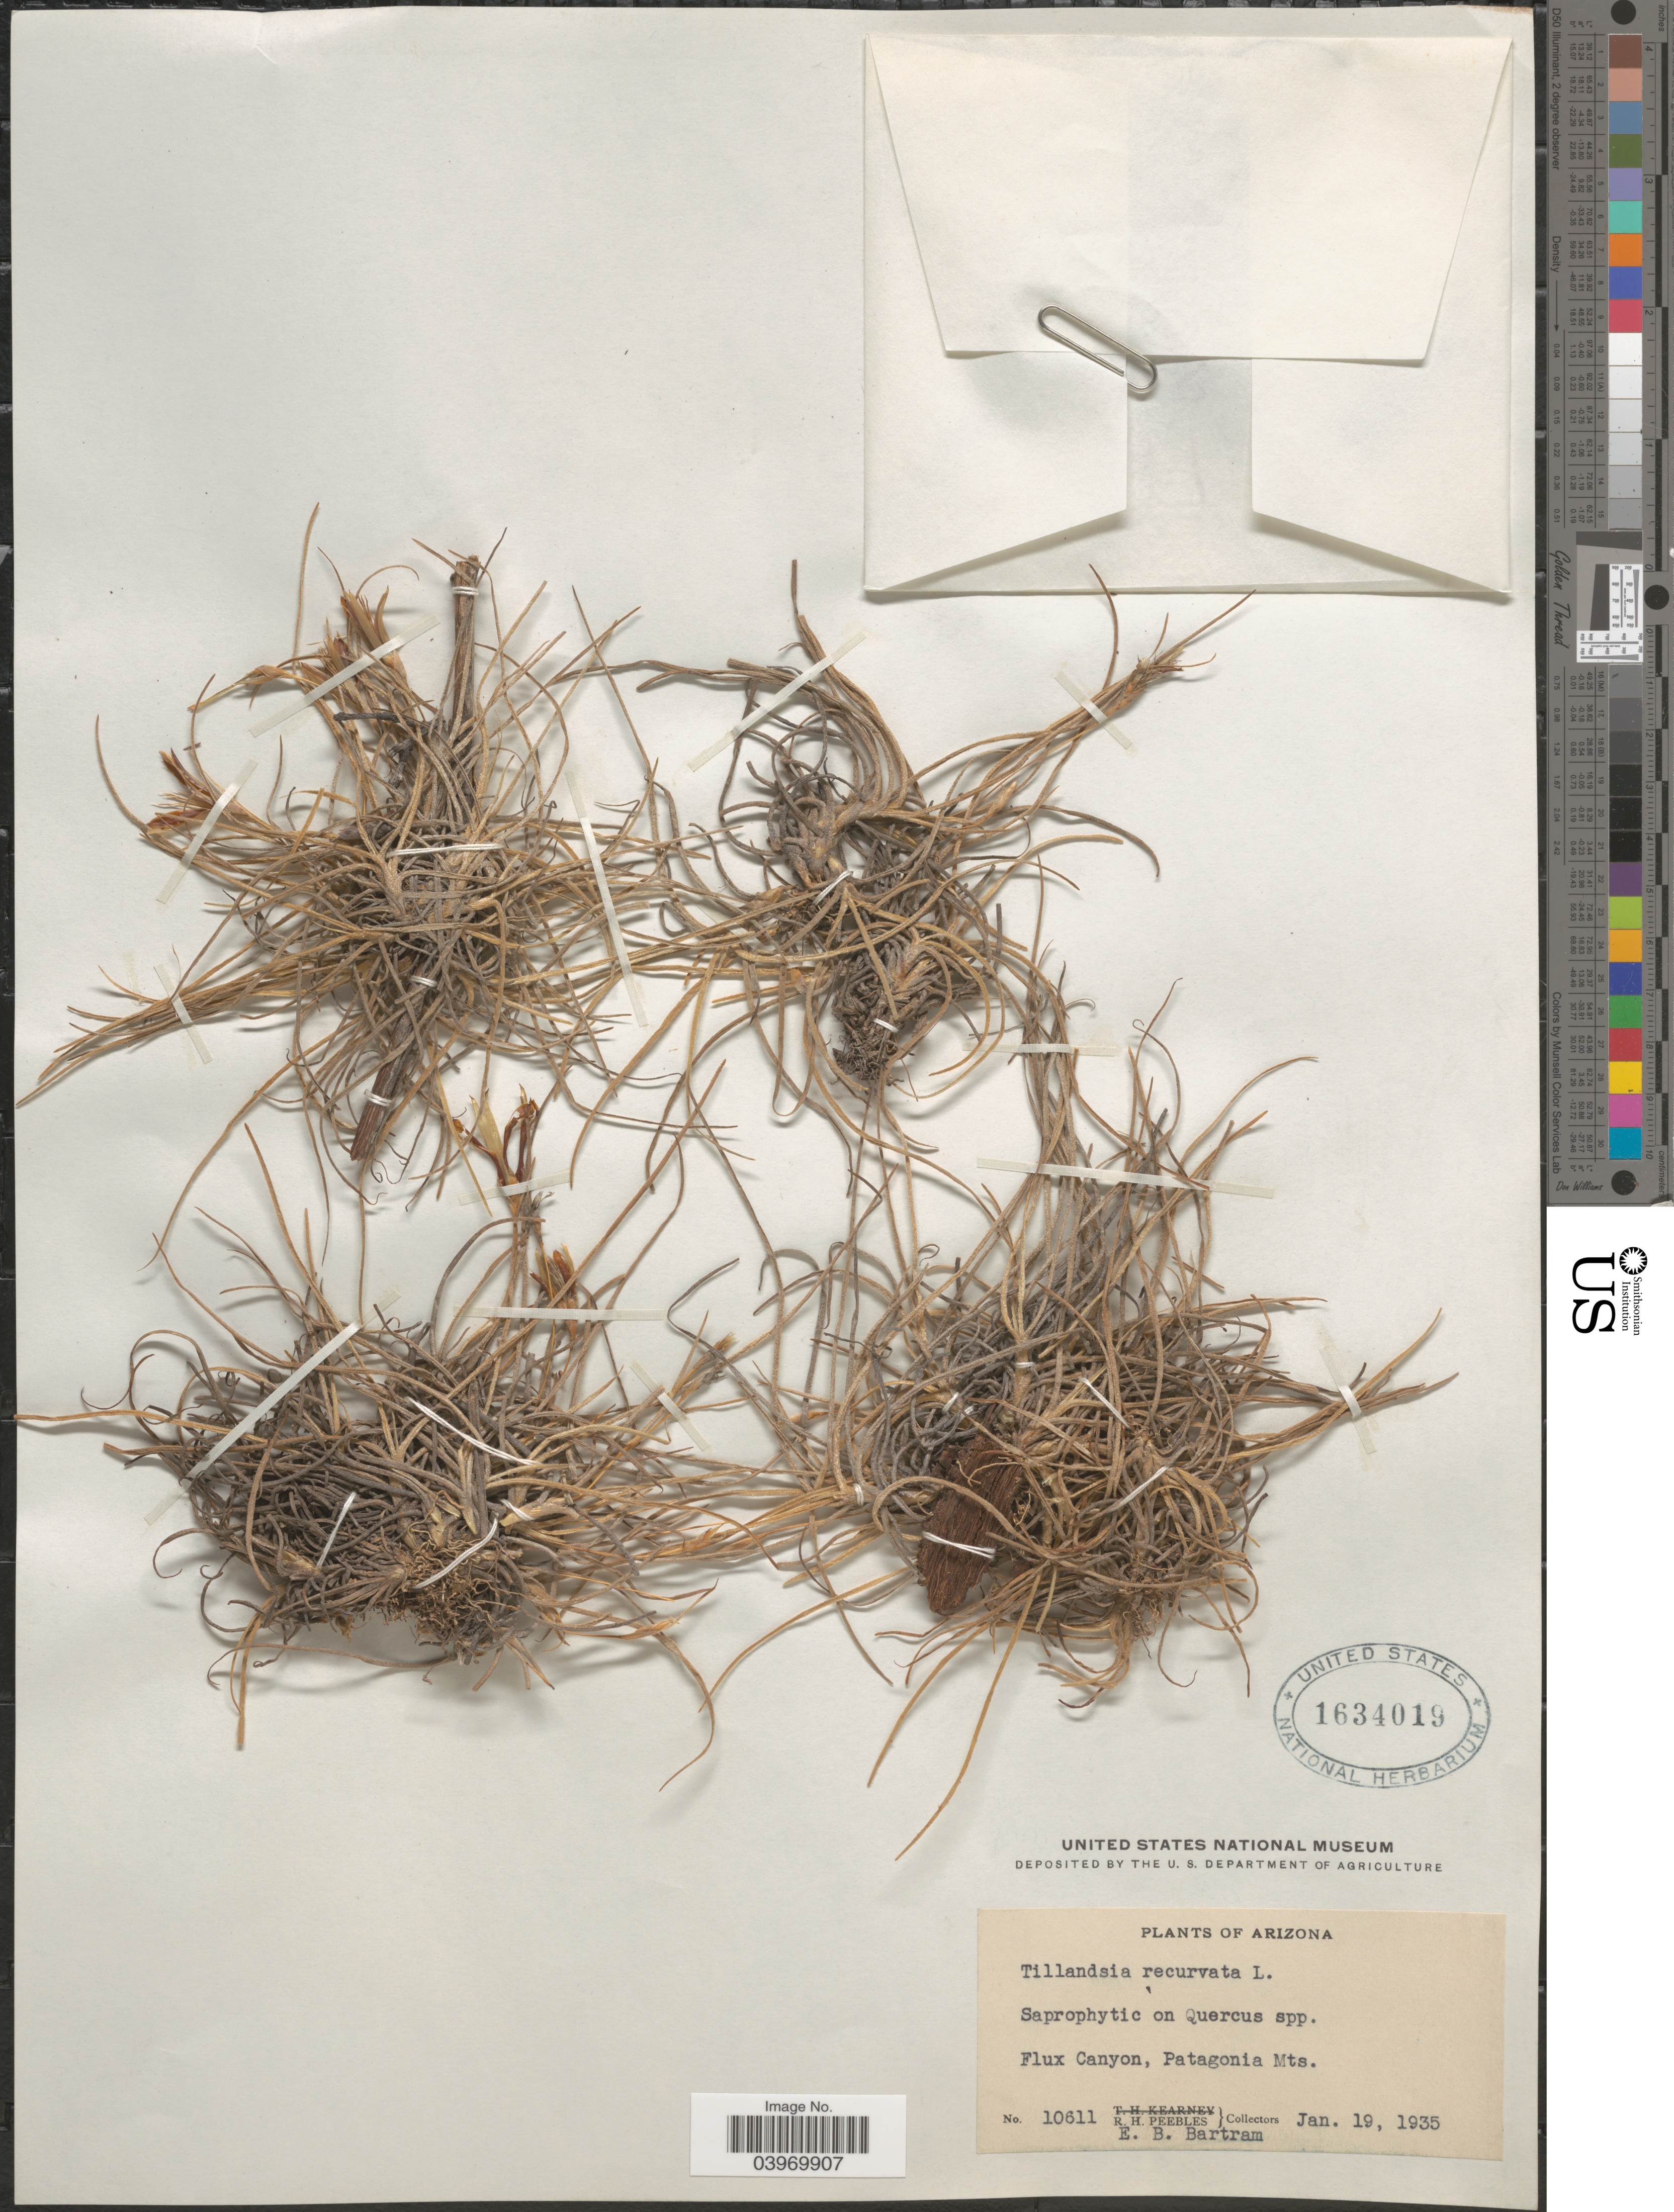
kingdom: Plantae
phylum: Tracheophyta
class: Liliopsida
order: Poales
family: Bromeliaceae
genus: Tillandsia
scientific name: Tillandsia recurvata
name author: L.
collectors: R. H. Peebles & E. B. Bartram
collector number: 10611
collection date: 1935-01-19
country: United States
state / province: Arizona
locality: Flux Canyon, Patagonia Mts.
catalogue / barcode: US 1634019